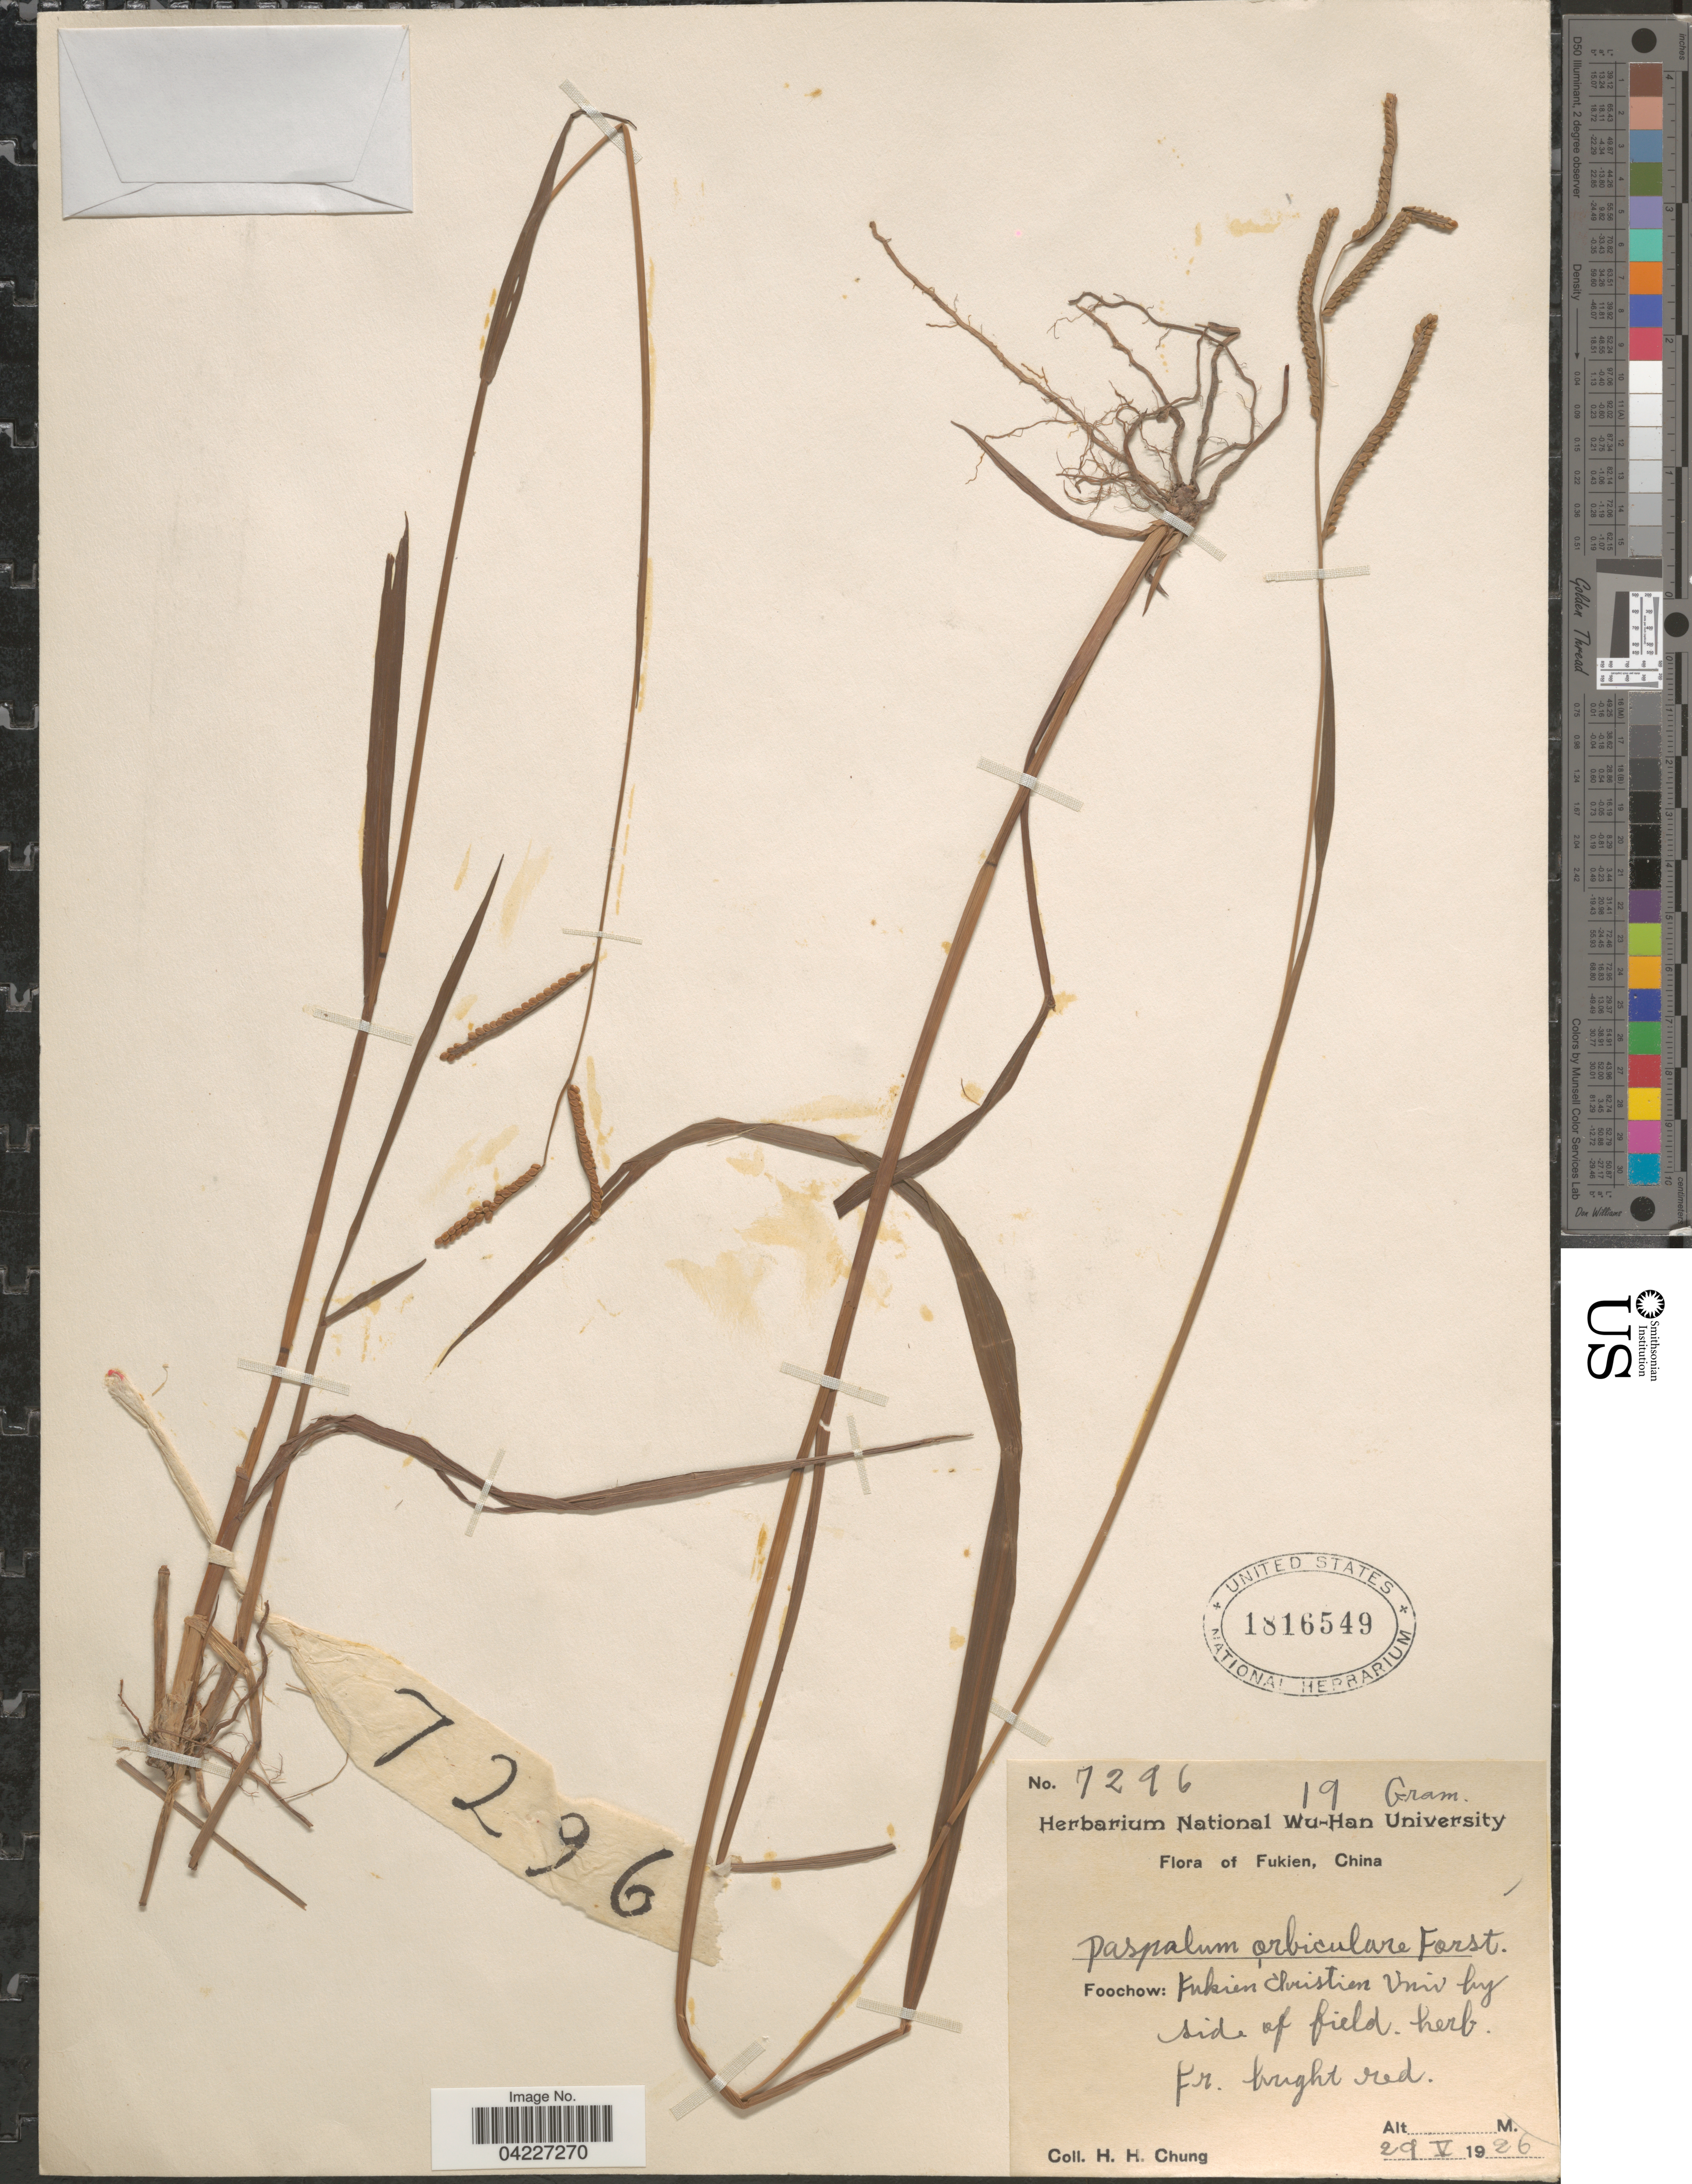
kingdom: Plantae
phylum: Tracheophyta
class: Liliopsida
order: Poales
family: Poaceae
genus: Paspalum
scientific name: Paspalum orbiculare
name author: G. Forst.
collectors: H. Chung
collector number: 7296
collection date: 1926-05-29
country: China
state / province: Fujian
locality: Fukien. Foochow: Fuckien Christian Univ by side of field.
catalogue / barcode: US 1816549